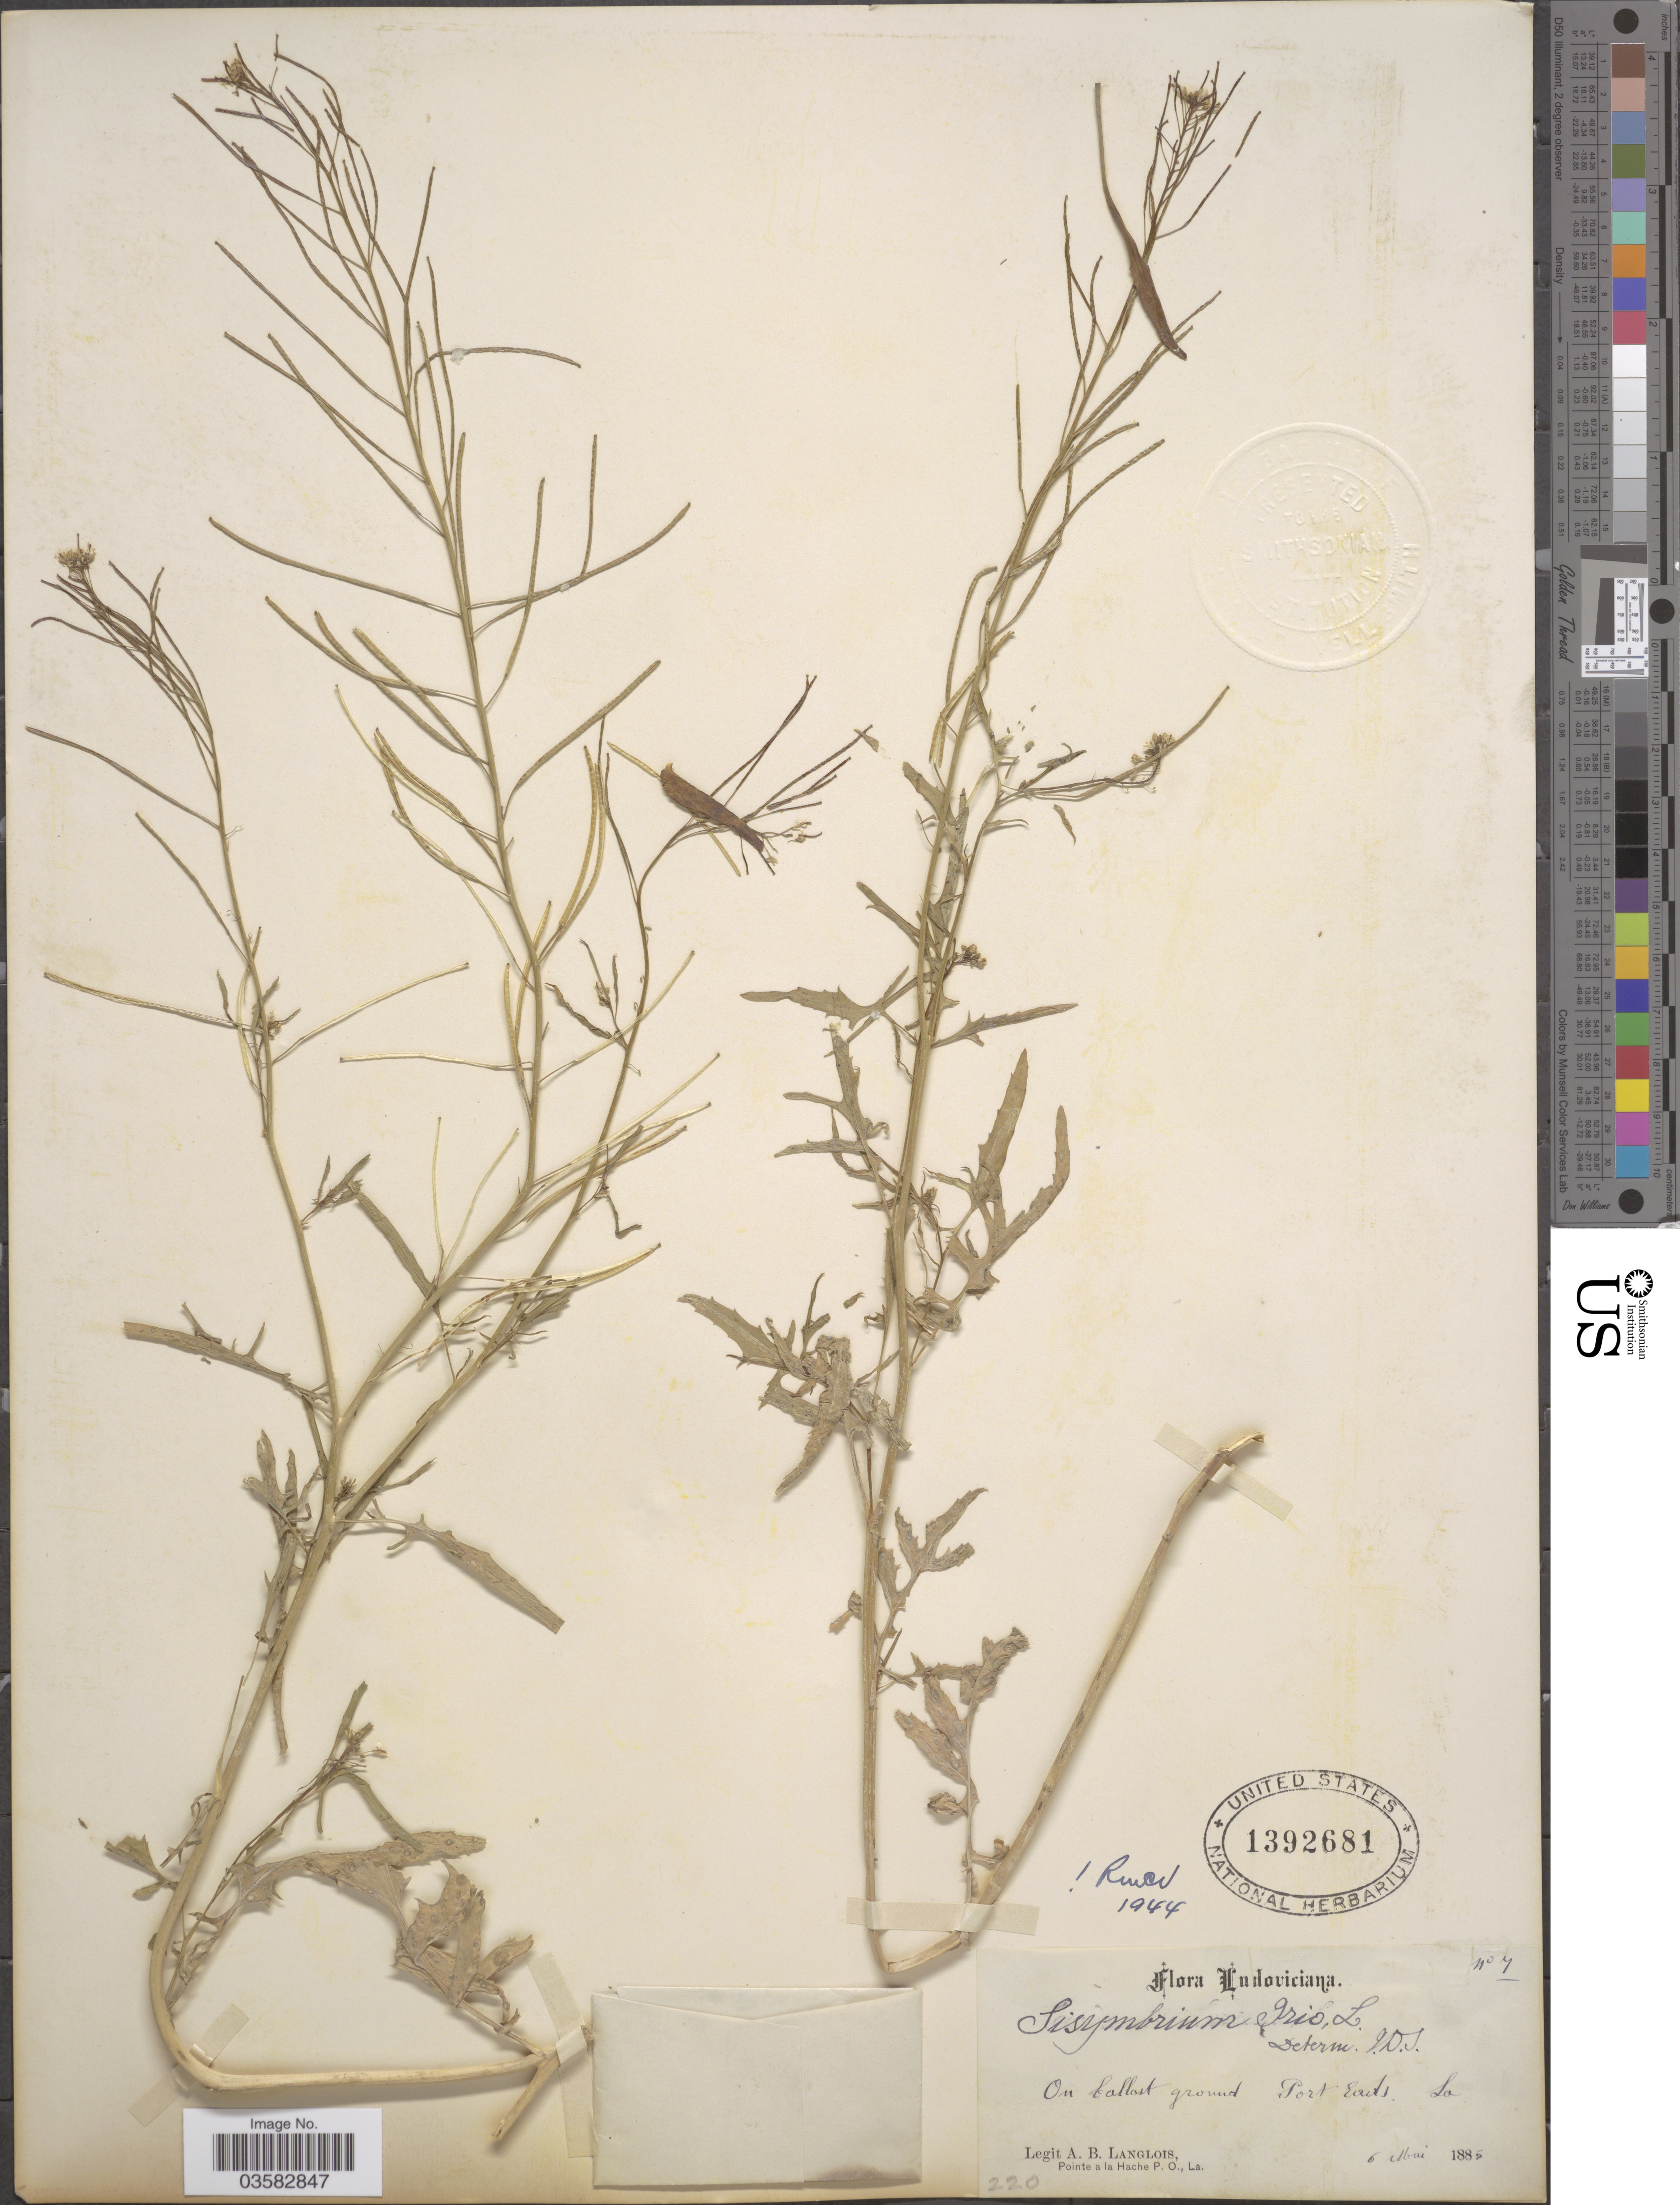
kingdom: Plantae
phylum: Tracheophyta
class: Magnoliopsida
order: Brassicales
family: Brassicaceae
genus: Sisymbrium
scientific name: Sisymbrium irio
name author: L.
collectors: A. Langlois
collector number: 7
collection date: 1885-05-06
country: United States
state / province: Louisiana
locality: Ludoviciana. On ballast ground. Port Eads.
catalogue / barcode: US 1392681